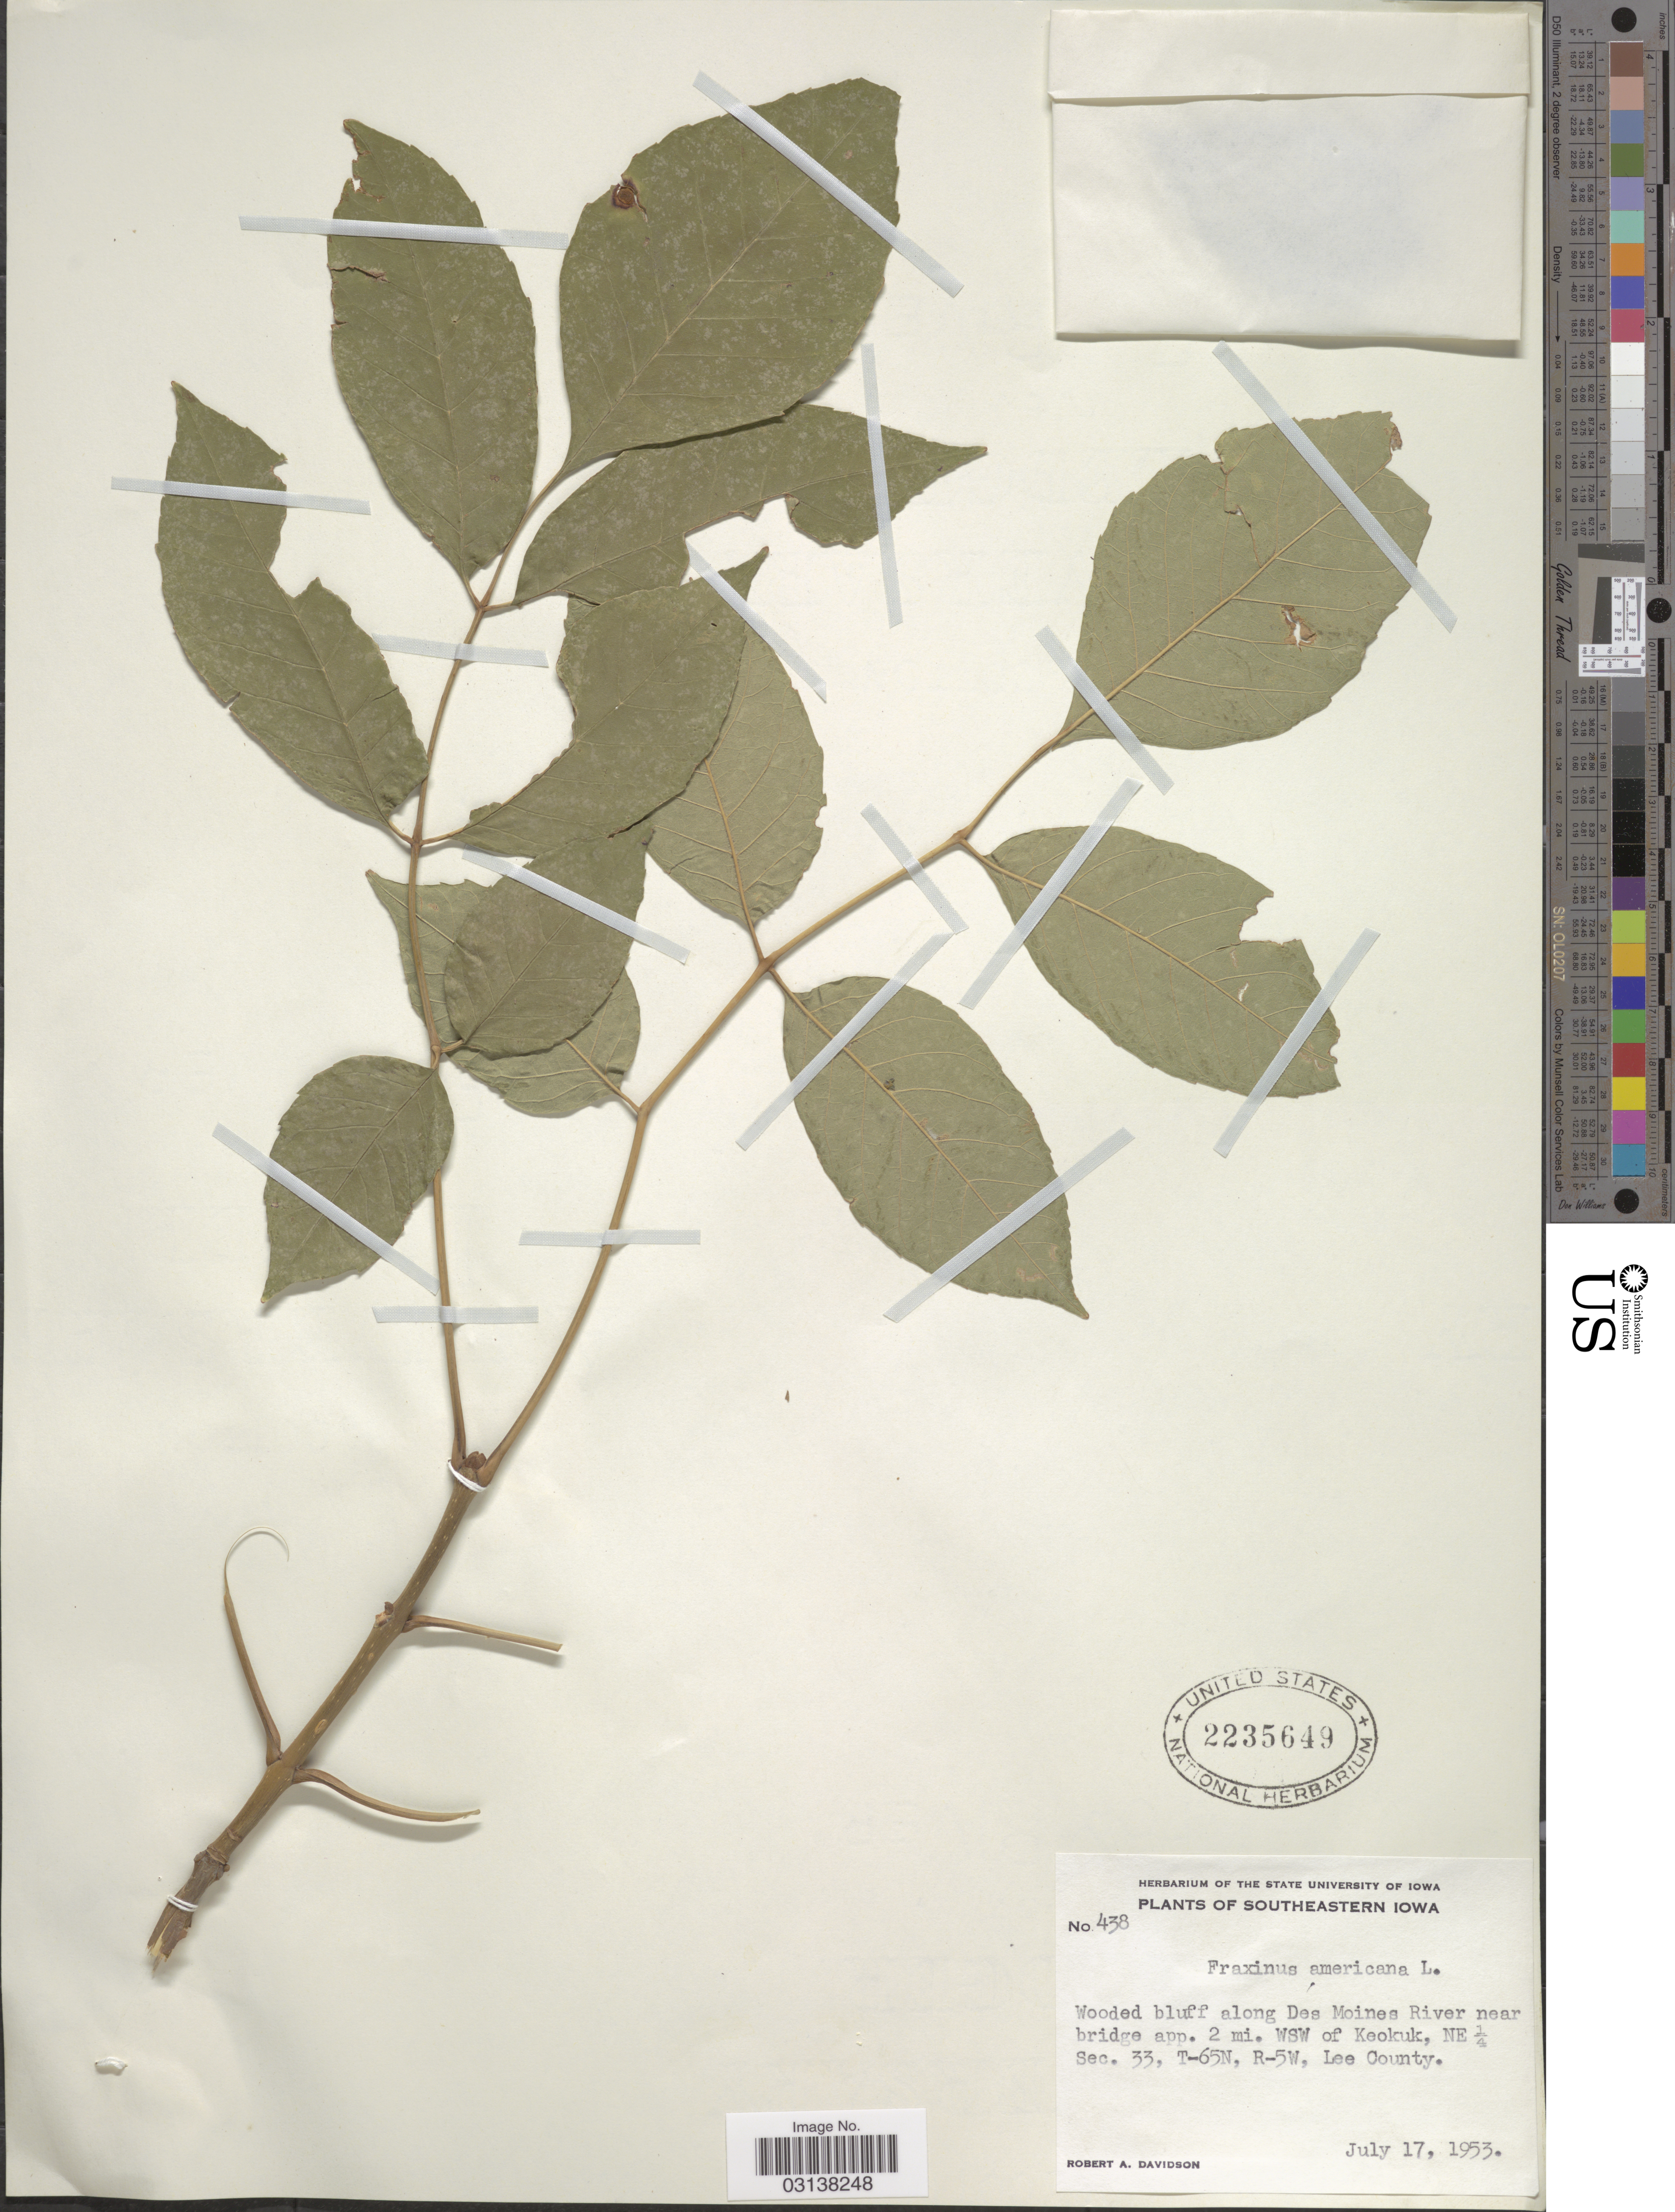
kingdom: Plantae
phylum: Tracheophyta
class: Magnoliopsida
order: Lamiales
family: Oleaceae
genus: Fraxinus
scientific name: Fraxinus americana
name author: L.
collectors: R. A. Davidson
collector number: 438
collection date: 1953-07-17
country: United States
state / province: Iowa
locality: Southeastern Iowa. Wooded bluff along Des Moines River near bridge app. 2 mi. WSW of Keokuk, NE ¼ Sec. 33, T-65N, R-5W, Lee County.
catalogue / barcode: US 2235649